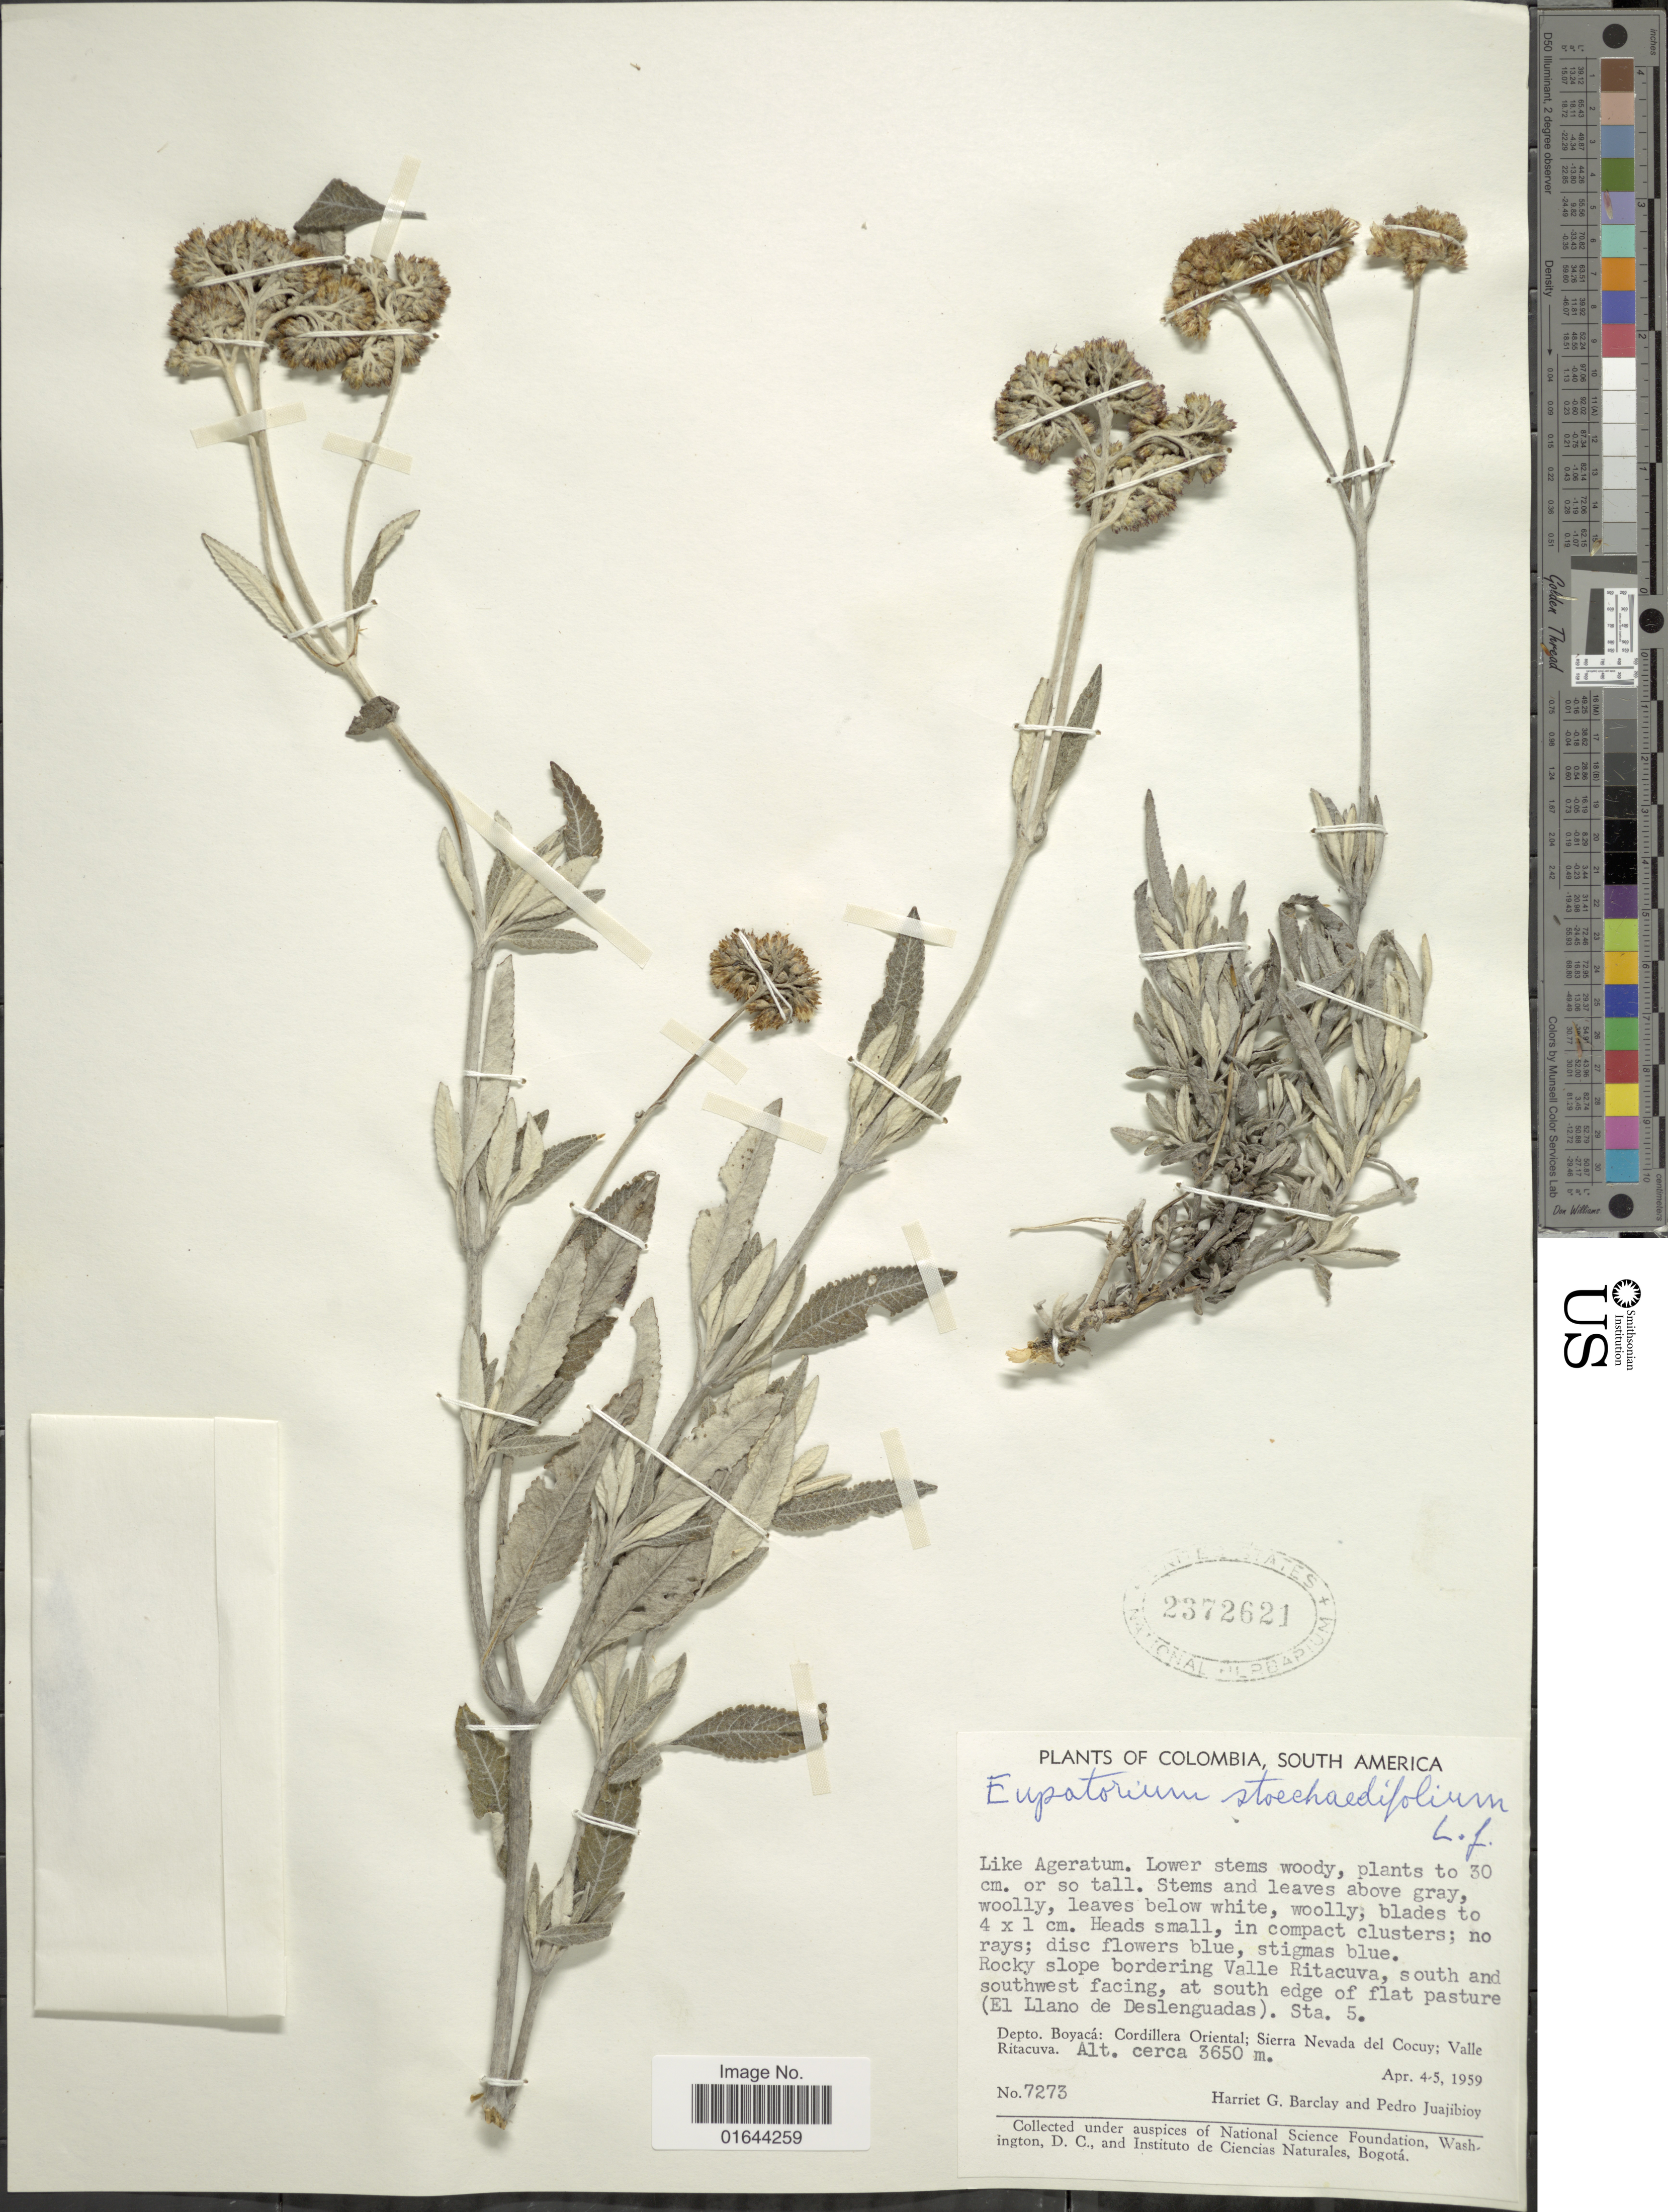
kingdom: Plantae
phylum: Tracheophyta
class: Magnoliopsida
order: Asterales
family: Asteraceae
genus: Lourteigia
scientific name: Lourteigia stoechadifolia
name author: (L. f.) R.M. King & H. Rob.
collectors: H. G. Barclay & P. Juajibioy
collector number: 7273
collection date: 1959-04-04/1959-04-05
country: Colombia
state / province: Boyacá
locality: (El Llano de Deslenguada). Sta. 5. Depto. Boyaca: Cordillera Oriental: Sierra Nevada del Cocuy; Valle Ritacuva.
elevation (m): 3650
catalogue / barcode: US 2372621